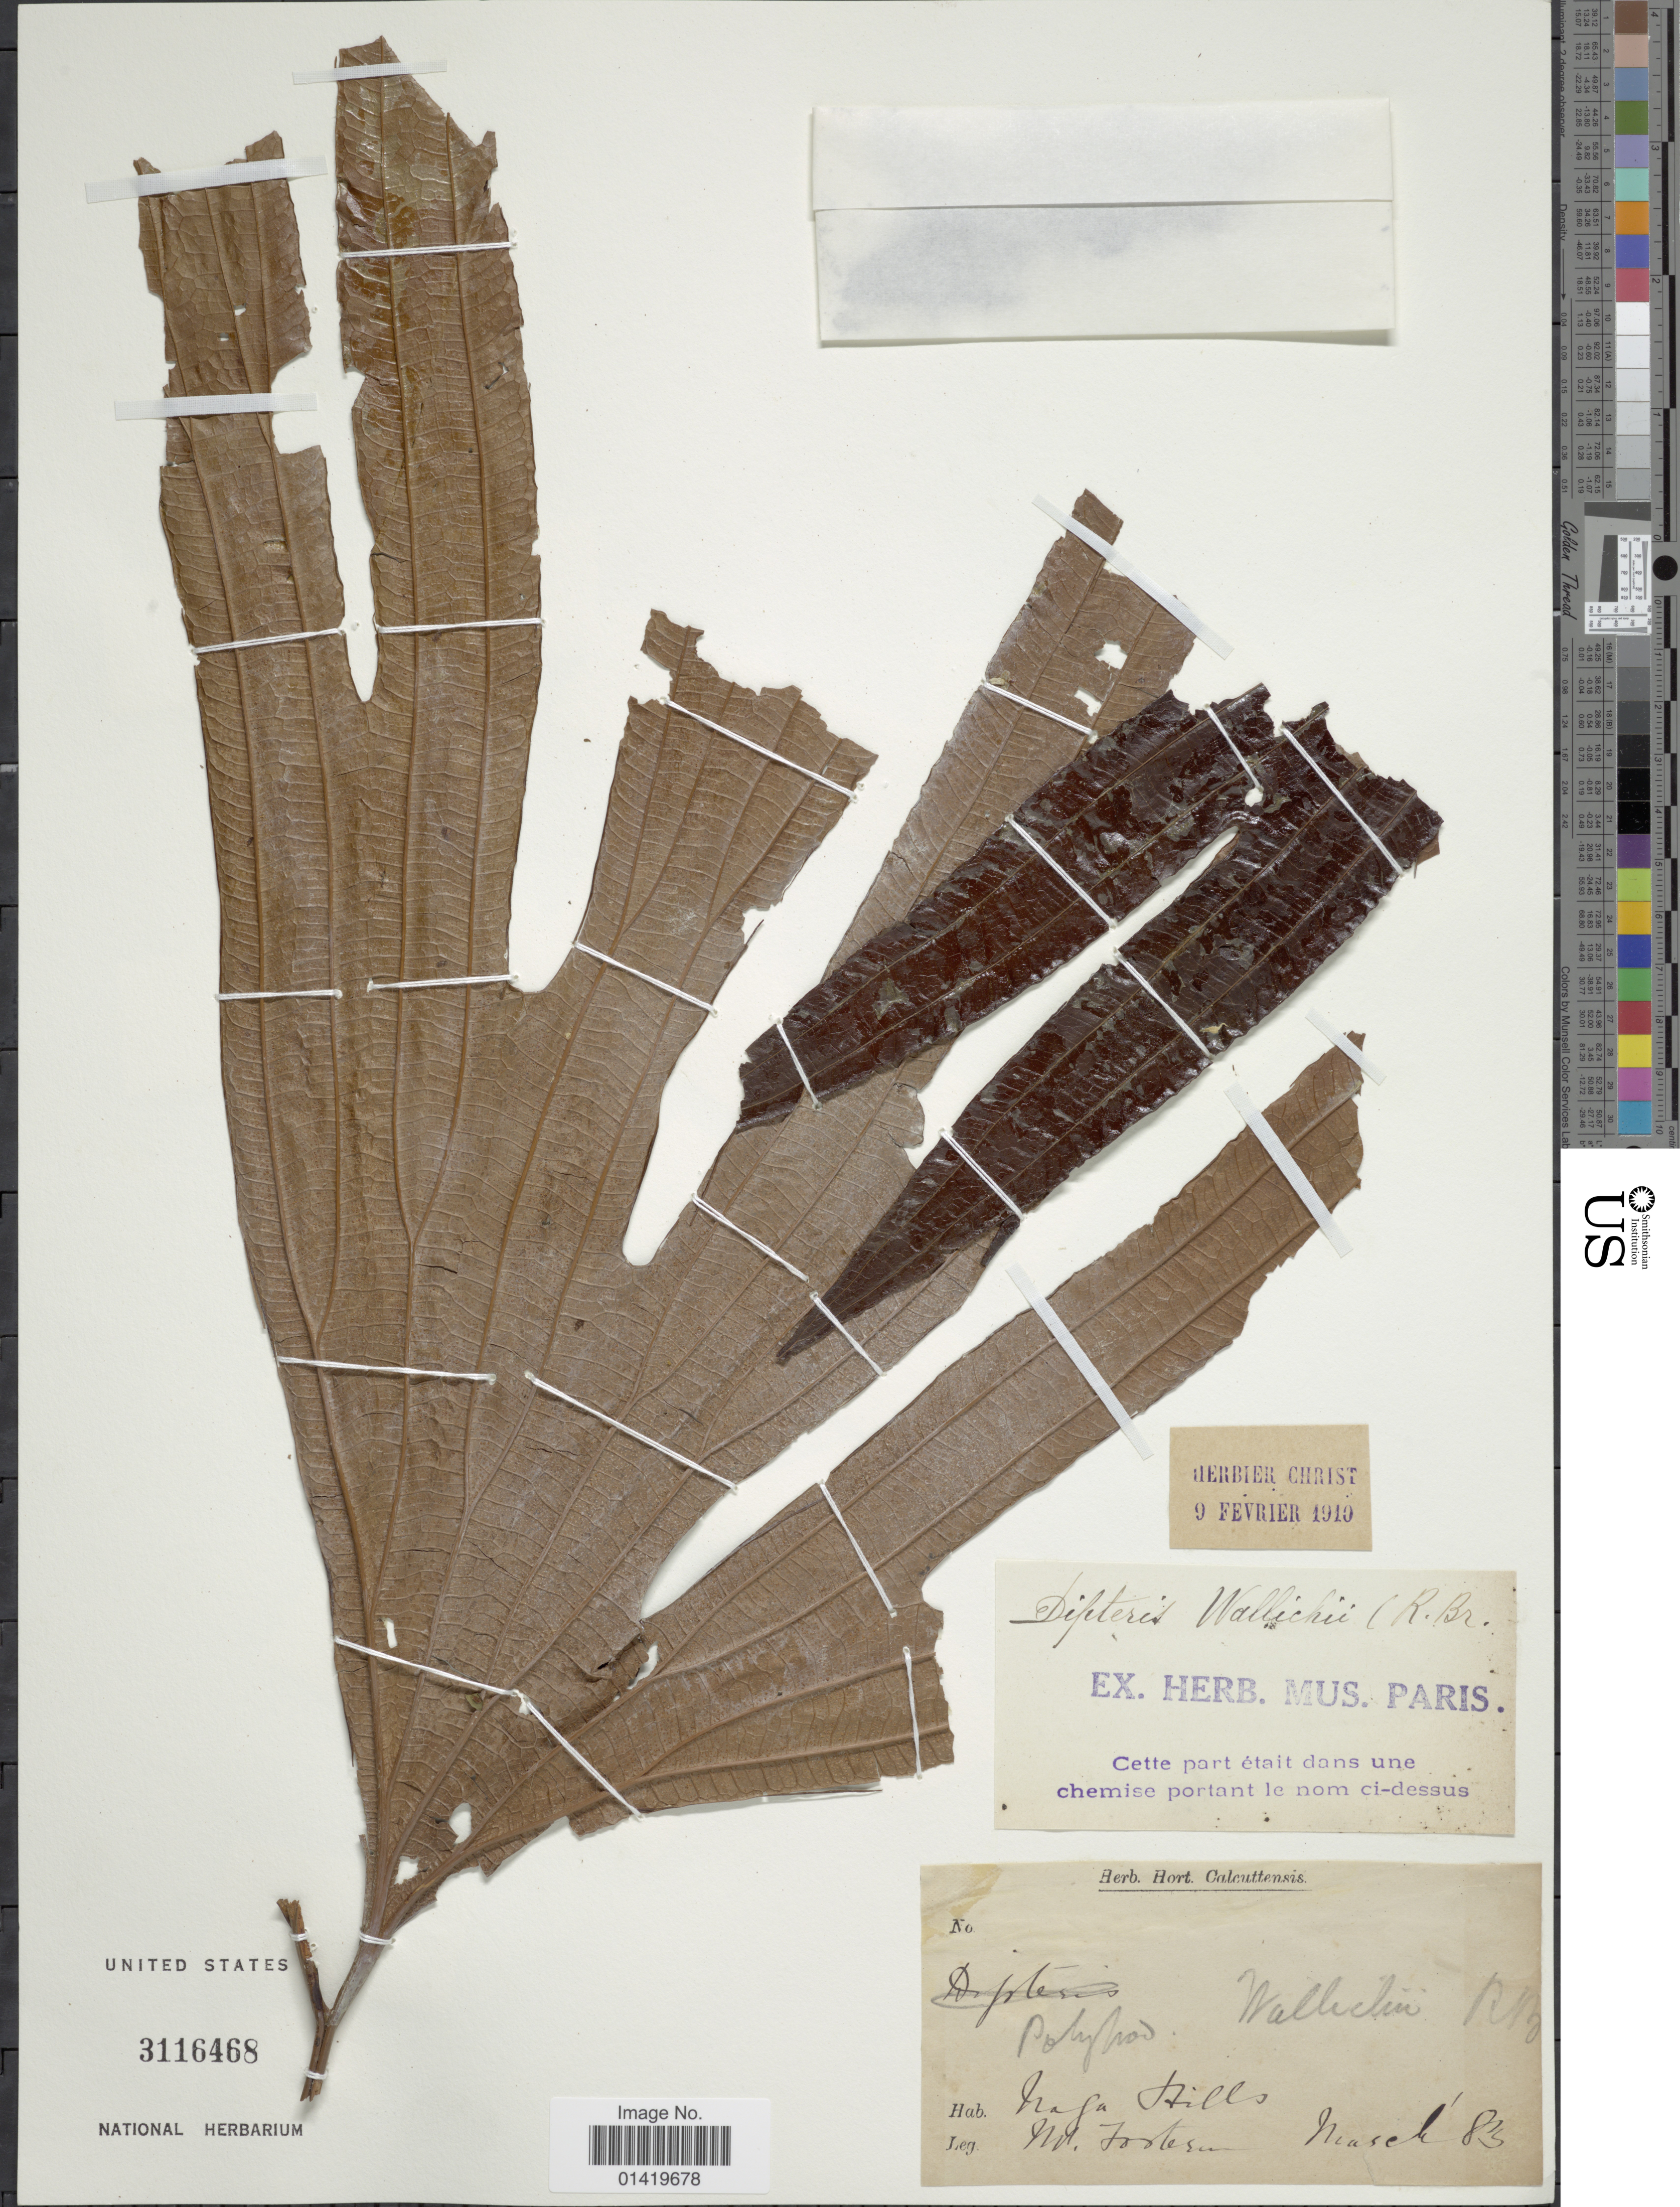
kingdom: Plantae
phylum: Tracheophyta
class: Polypodiopsida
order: Gleicheniales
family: Dipteridaceae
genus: Dipteris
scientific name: Dipteris wallichii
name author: (R. Br.) T. Moore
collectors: M. Foster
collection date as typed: Transcribed d/m/y: /3/83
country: India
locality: Naga Hills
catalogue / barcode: US 3116468